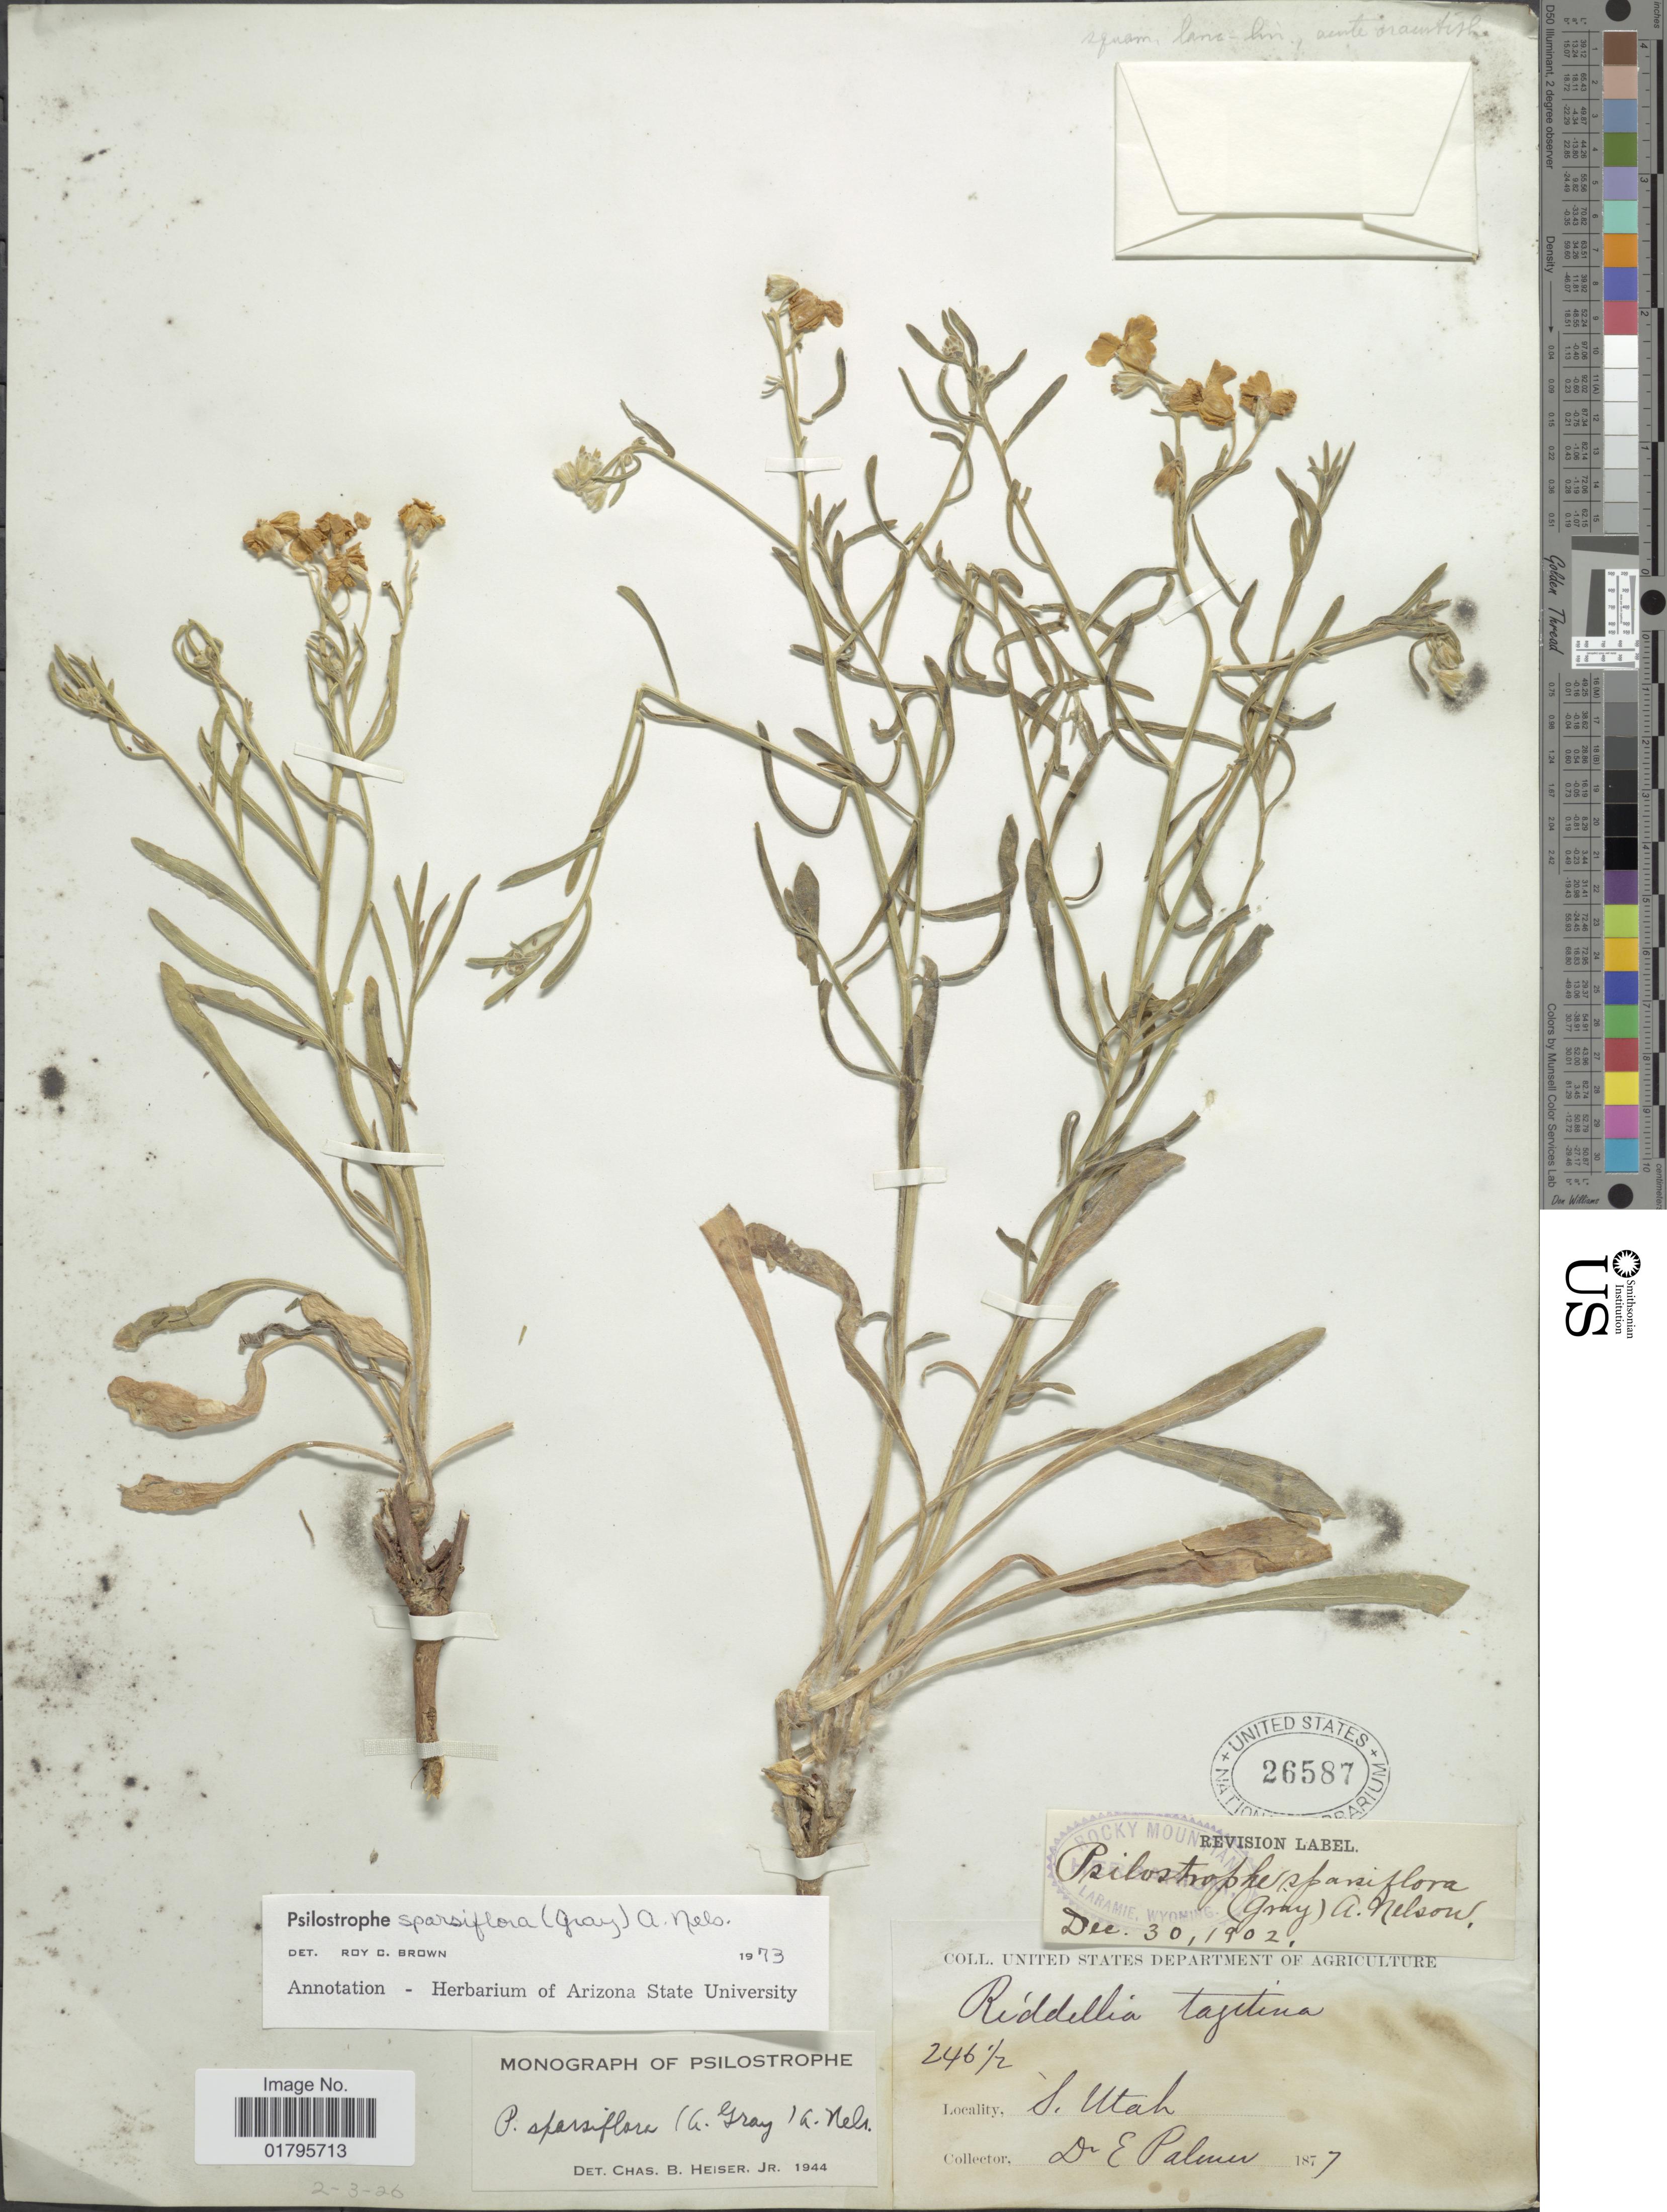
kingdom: Plantae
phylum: Tracheophyta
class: Magnoliopsida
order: Asterales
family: Asteraceae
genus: Psilostrophe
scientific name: Psilostrophe sparsiflora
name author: (A. Gray) A. Nelson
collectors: E. Palmer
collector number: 246 1/2*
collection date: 1877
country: United States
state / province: Utah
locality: S. Utah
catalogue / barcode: US 26587